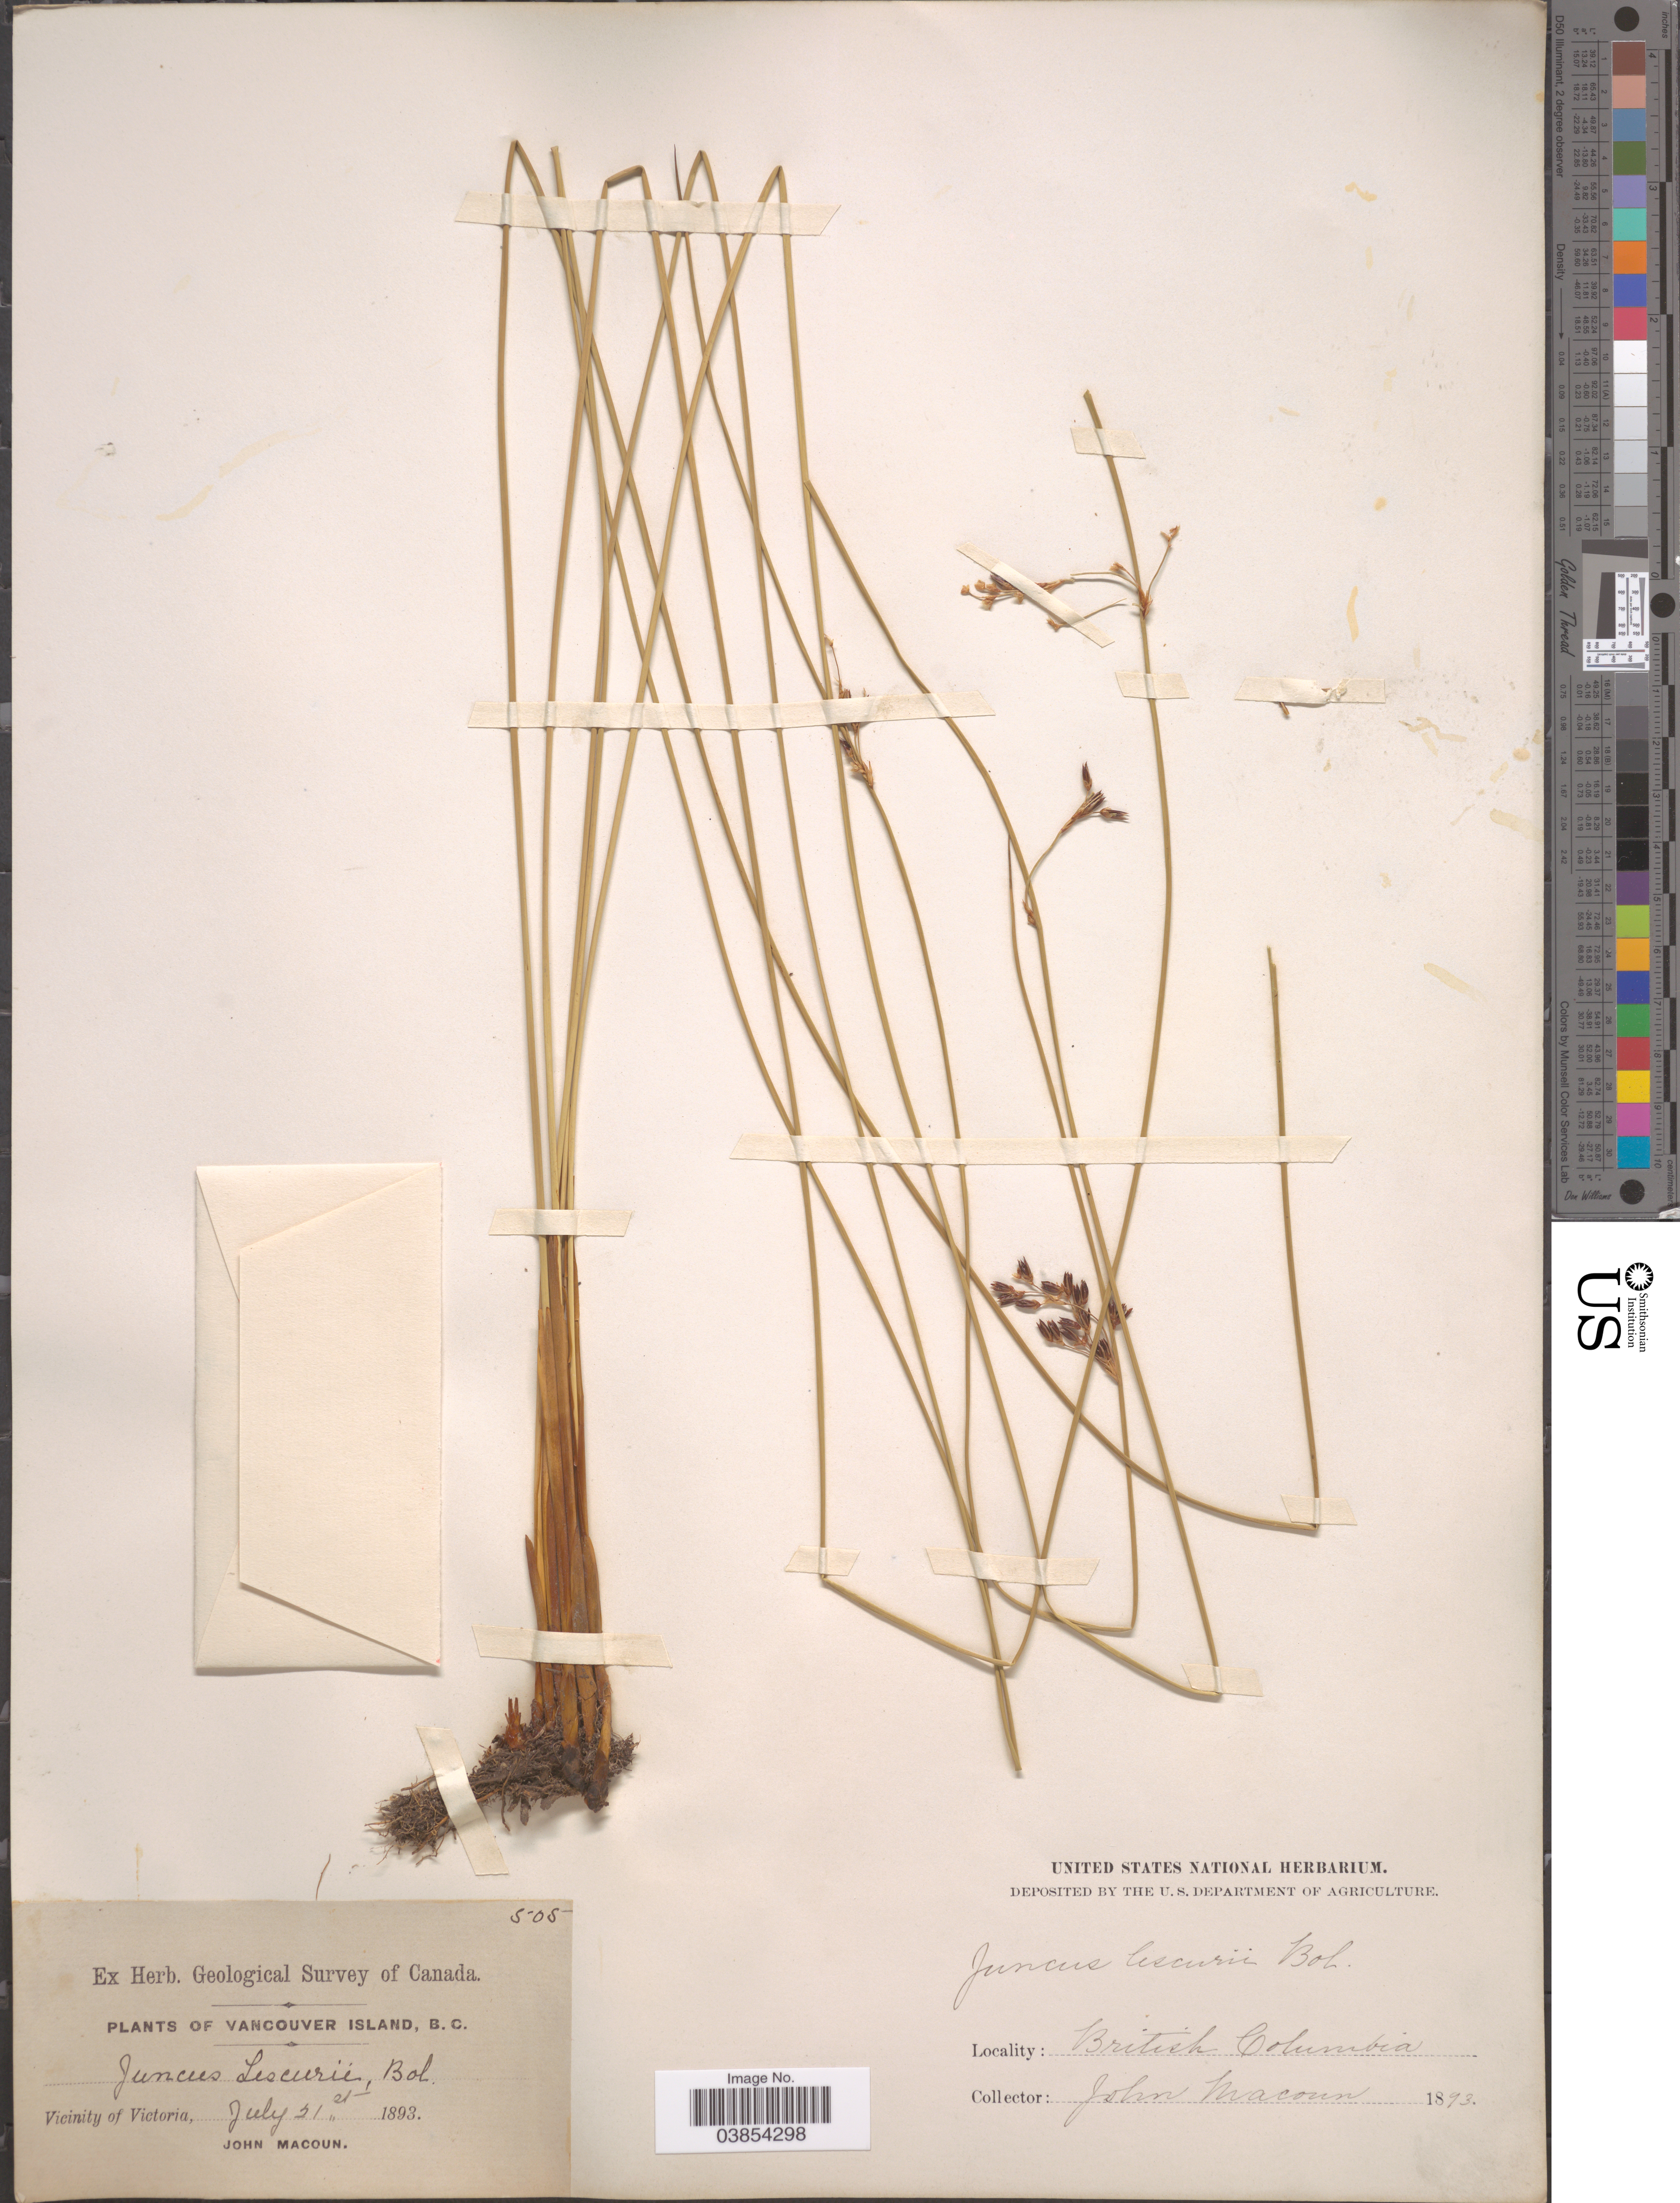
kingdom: Plantae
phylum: Tracheophyta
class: Liliopsida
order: Poales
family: Juncaceae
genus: Juncus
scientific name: Juncus lesueurii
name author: Bol.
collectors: J. Macoun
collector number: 505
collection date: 1893-07-21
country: Canada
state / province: British Columbia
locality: Vancouver Island. Vicinity of Victoria.